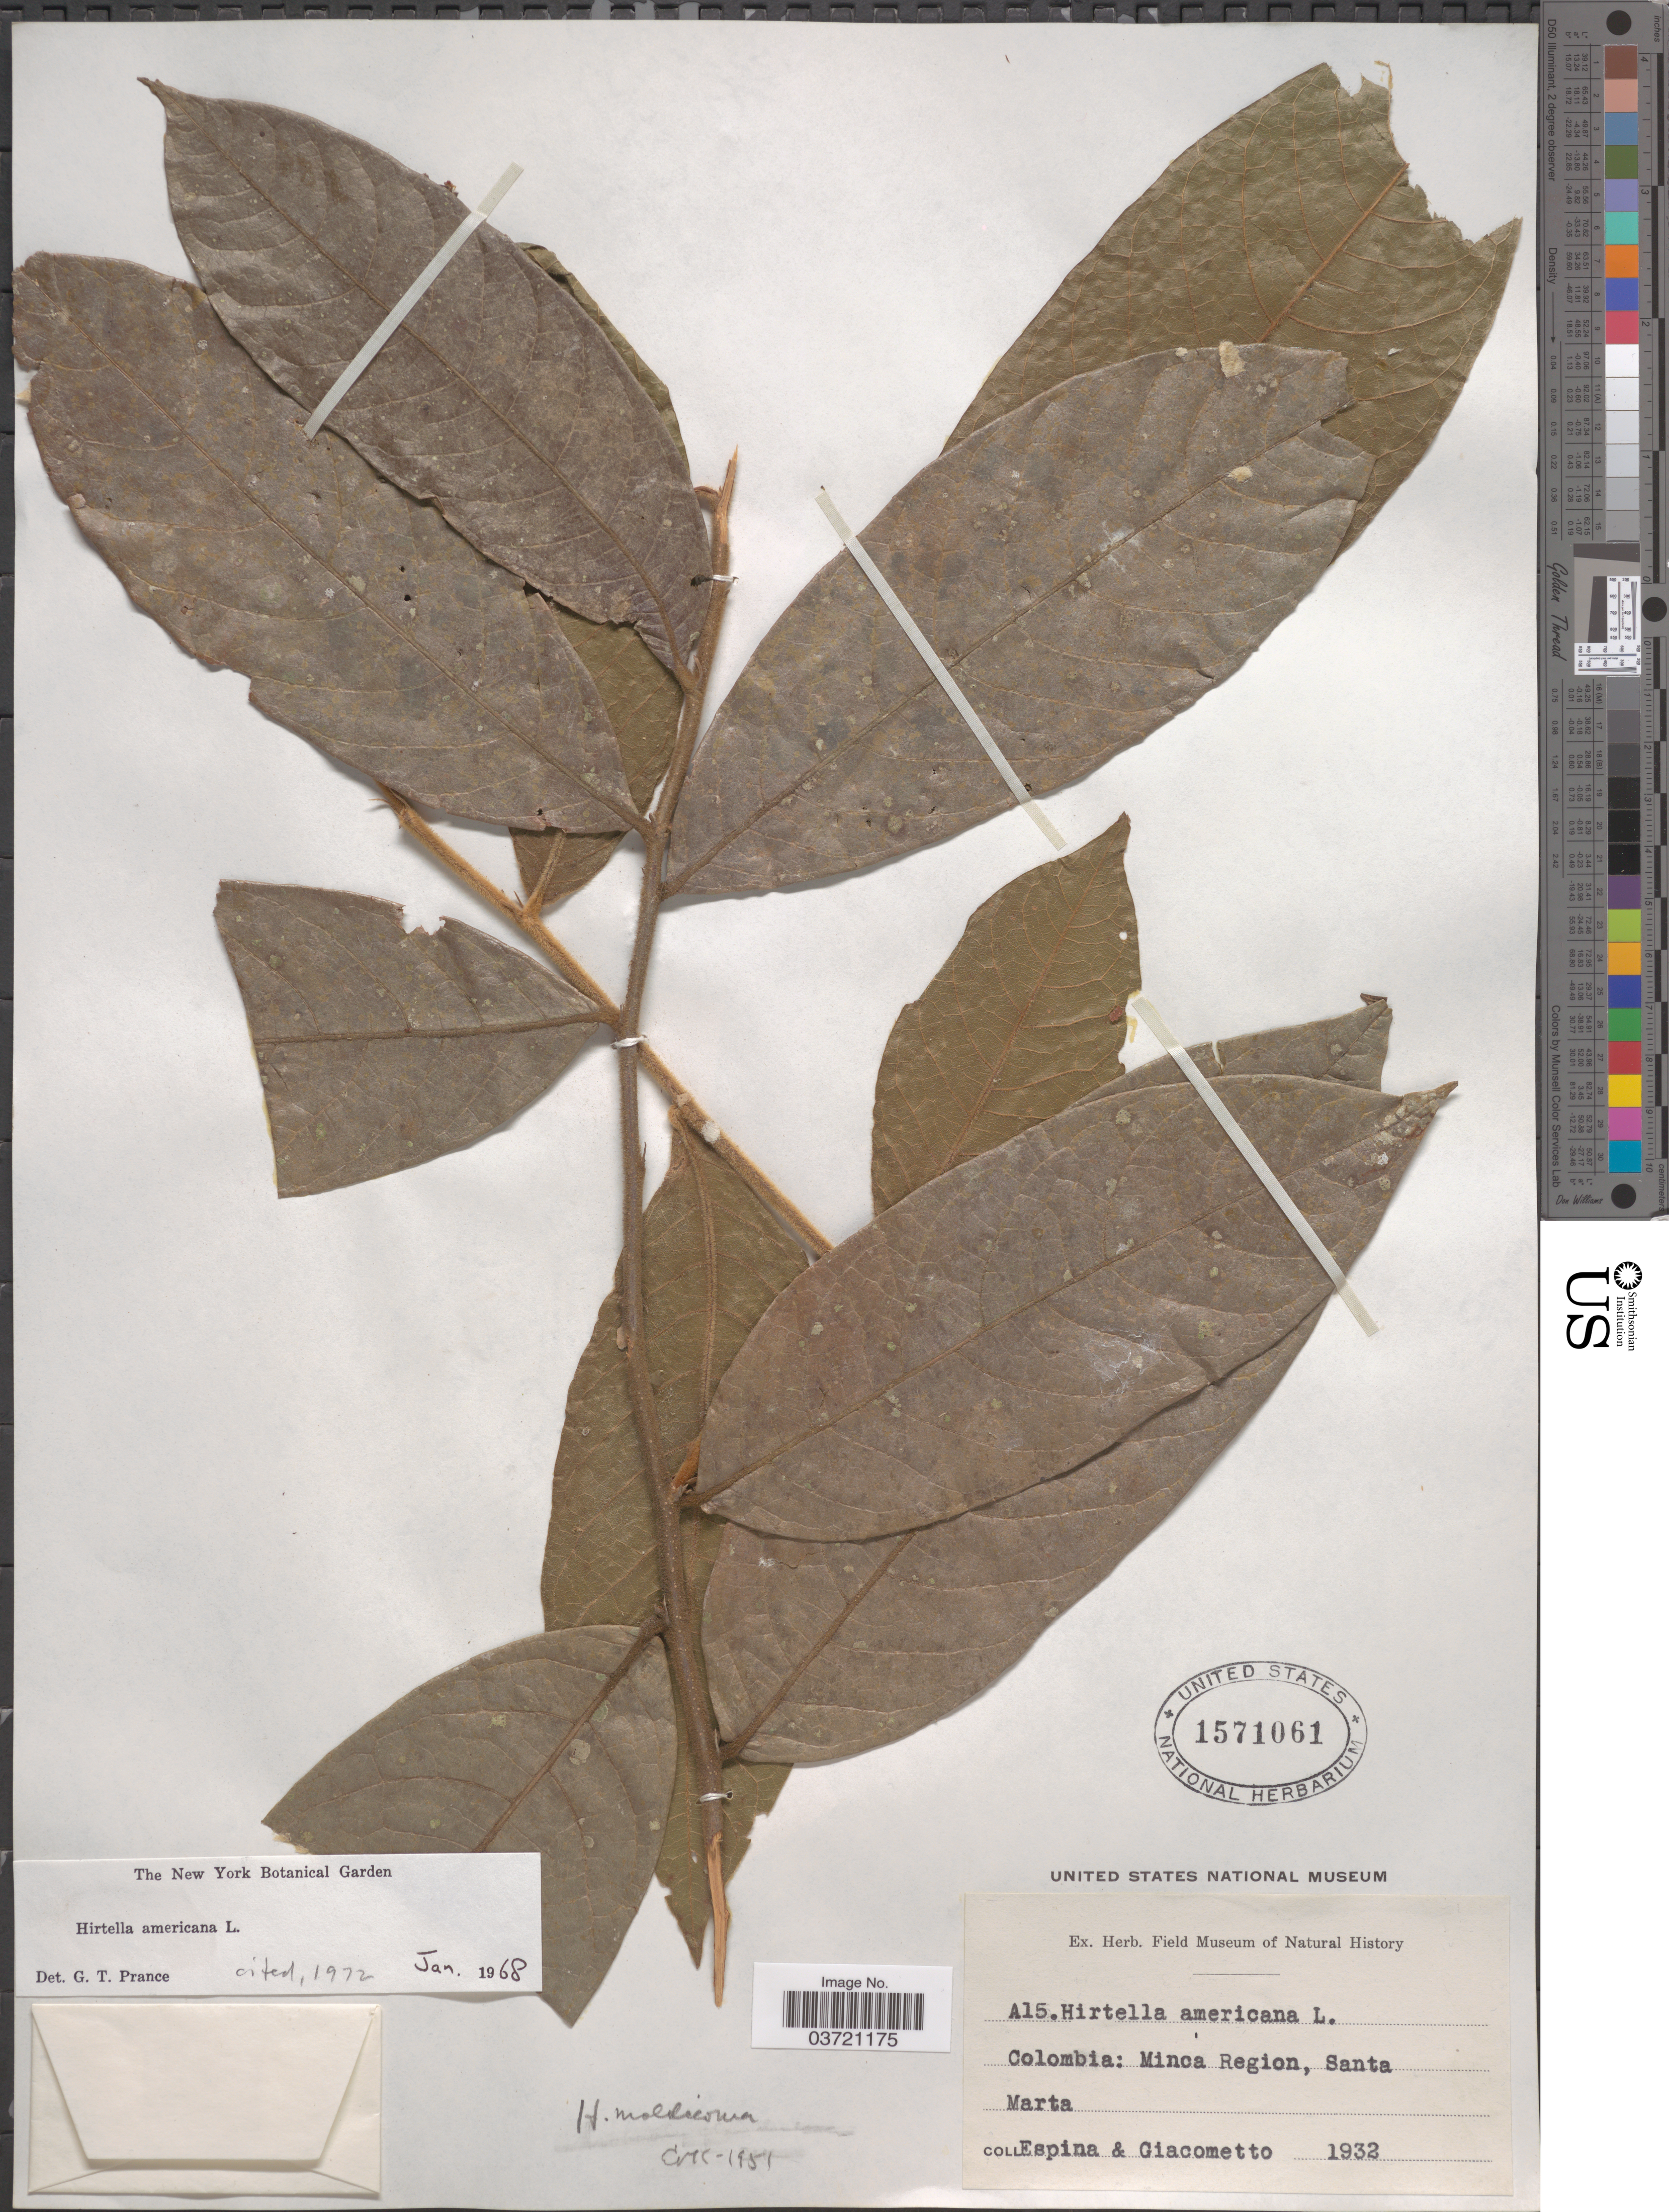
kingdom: Plantae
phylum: Tracheophyta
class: Magnoliopsida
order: Malpighiales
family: Chrysobalanaceae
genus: Hirtella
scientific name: Hirtella americana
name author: L.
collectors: -. Espina & Giacometto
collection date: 1932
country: Colombia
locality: Minca Region, Santa Marta.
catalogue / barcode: US 1571061